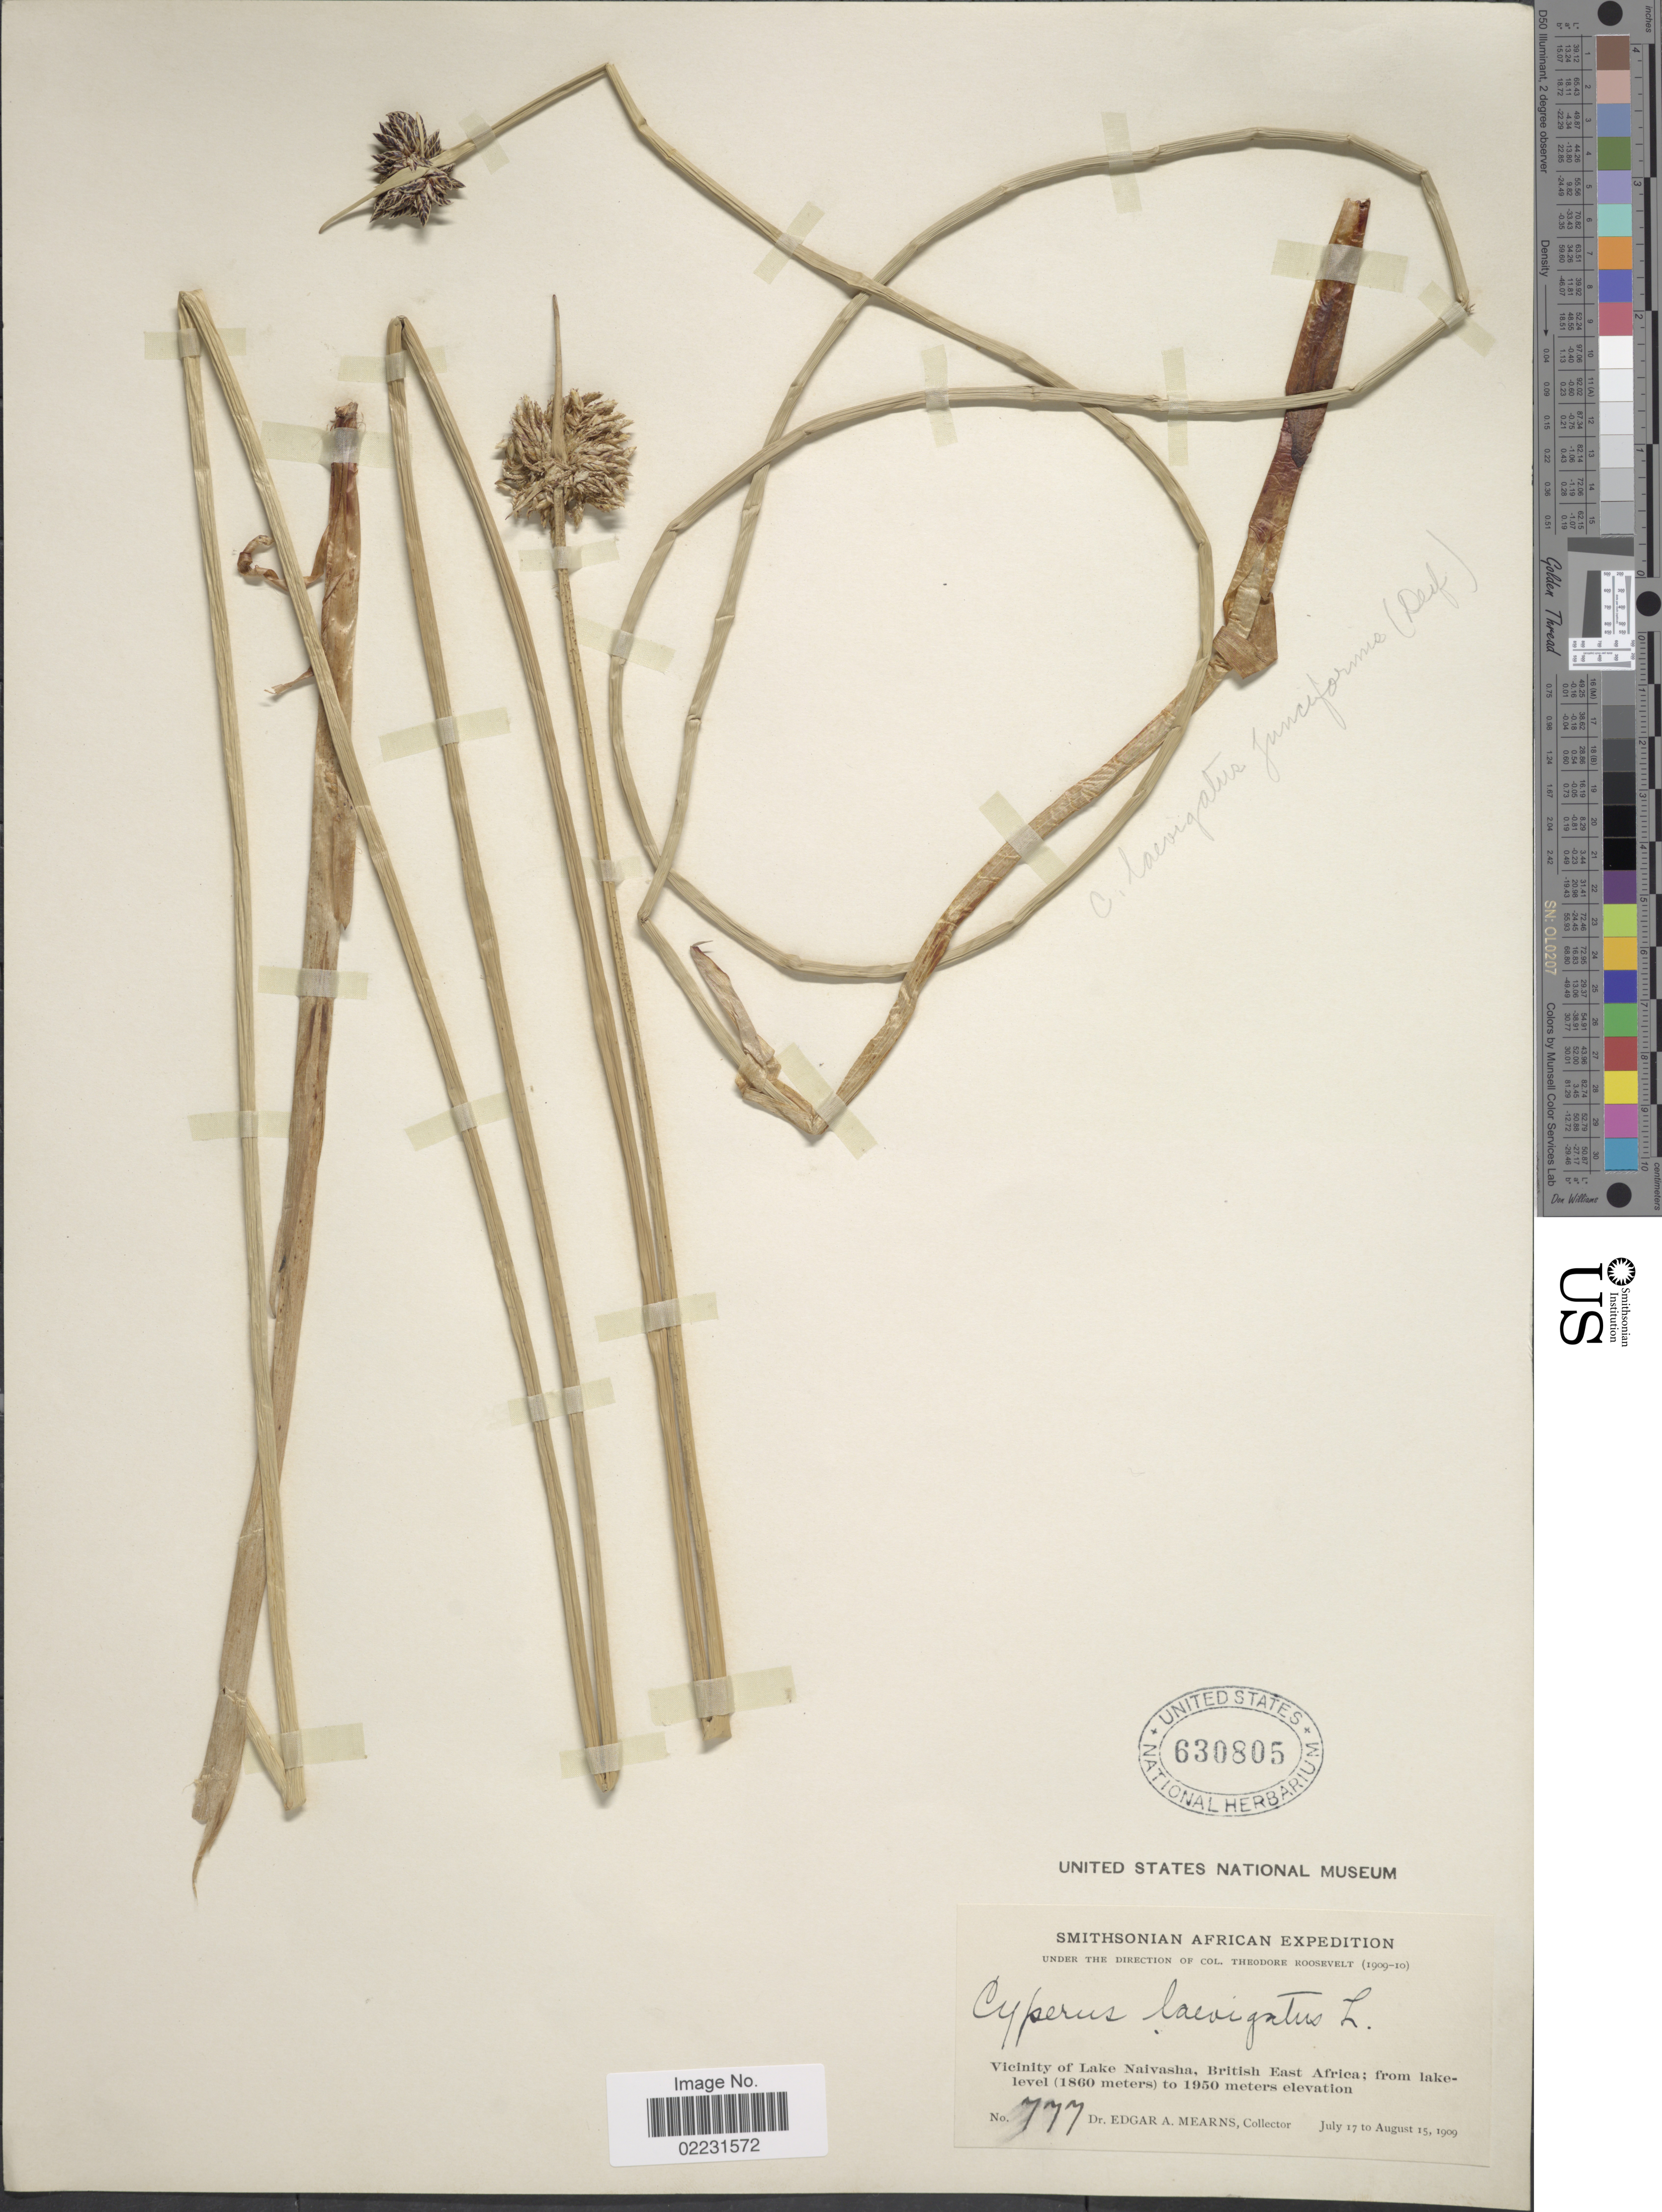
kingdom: Plantae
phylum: Tracheophyta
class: Liliopsida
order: Poales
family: Cyperaceae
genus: Cyperus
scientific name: Cyperus laevigatus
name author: L.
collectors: E. A. Mearns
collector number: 777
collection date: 1909-07-17/1909-08-15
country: Kenya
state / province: Nakuru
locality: Vicinity of Lake Naivasha, British East Africa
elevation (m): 1860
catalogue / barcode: US 630805